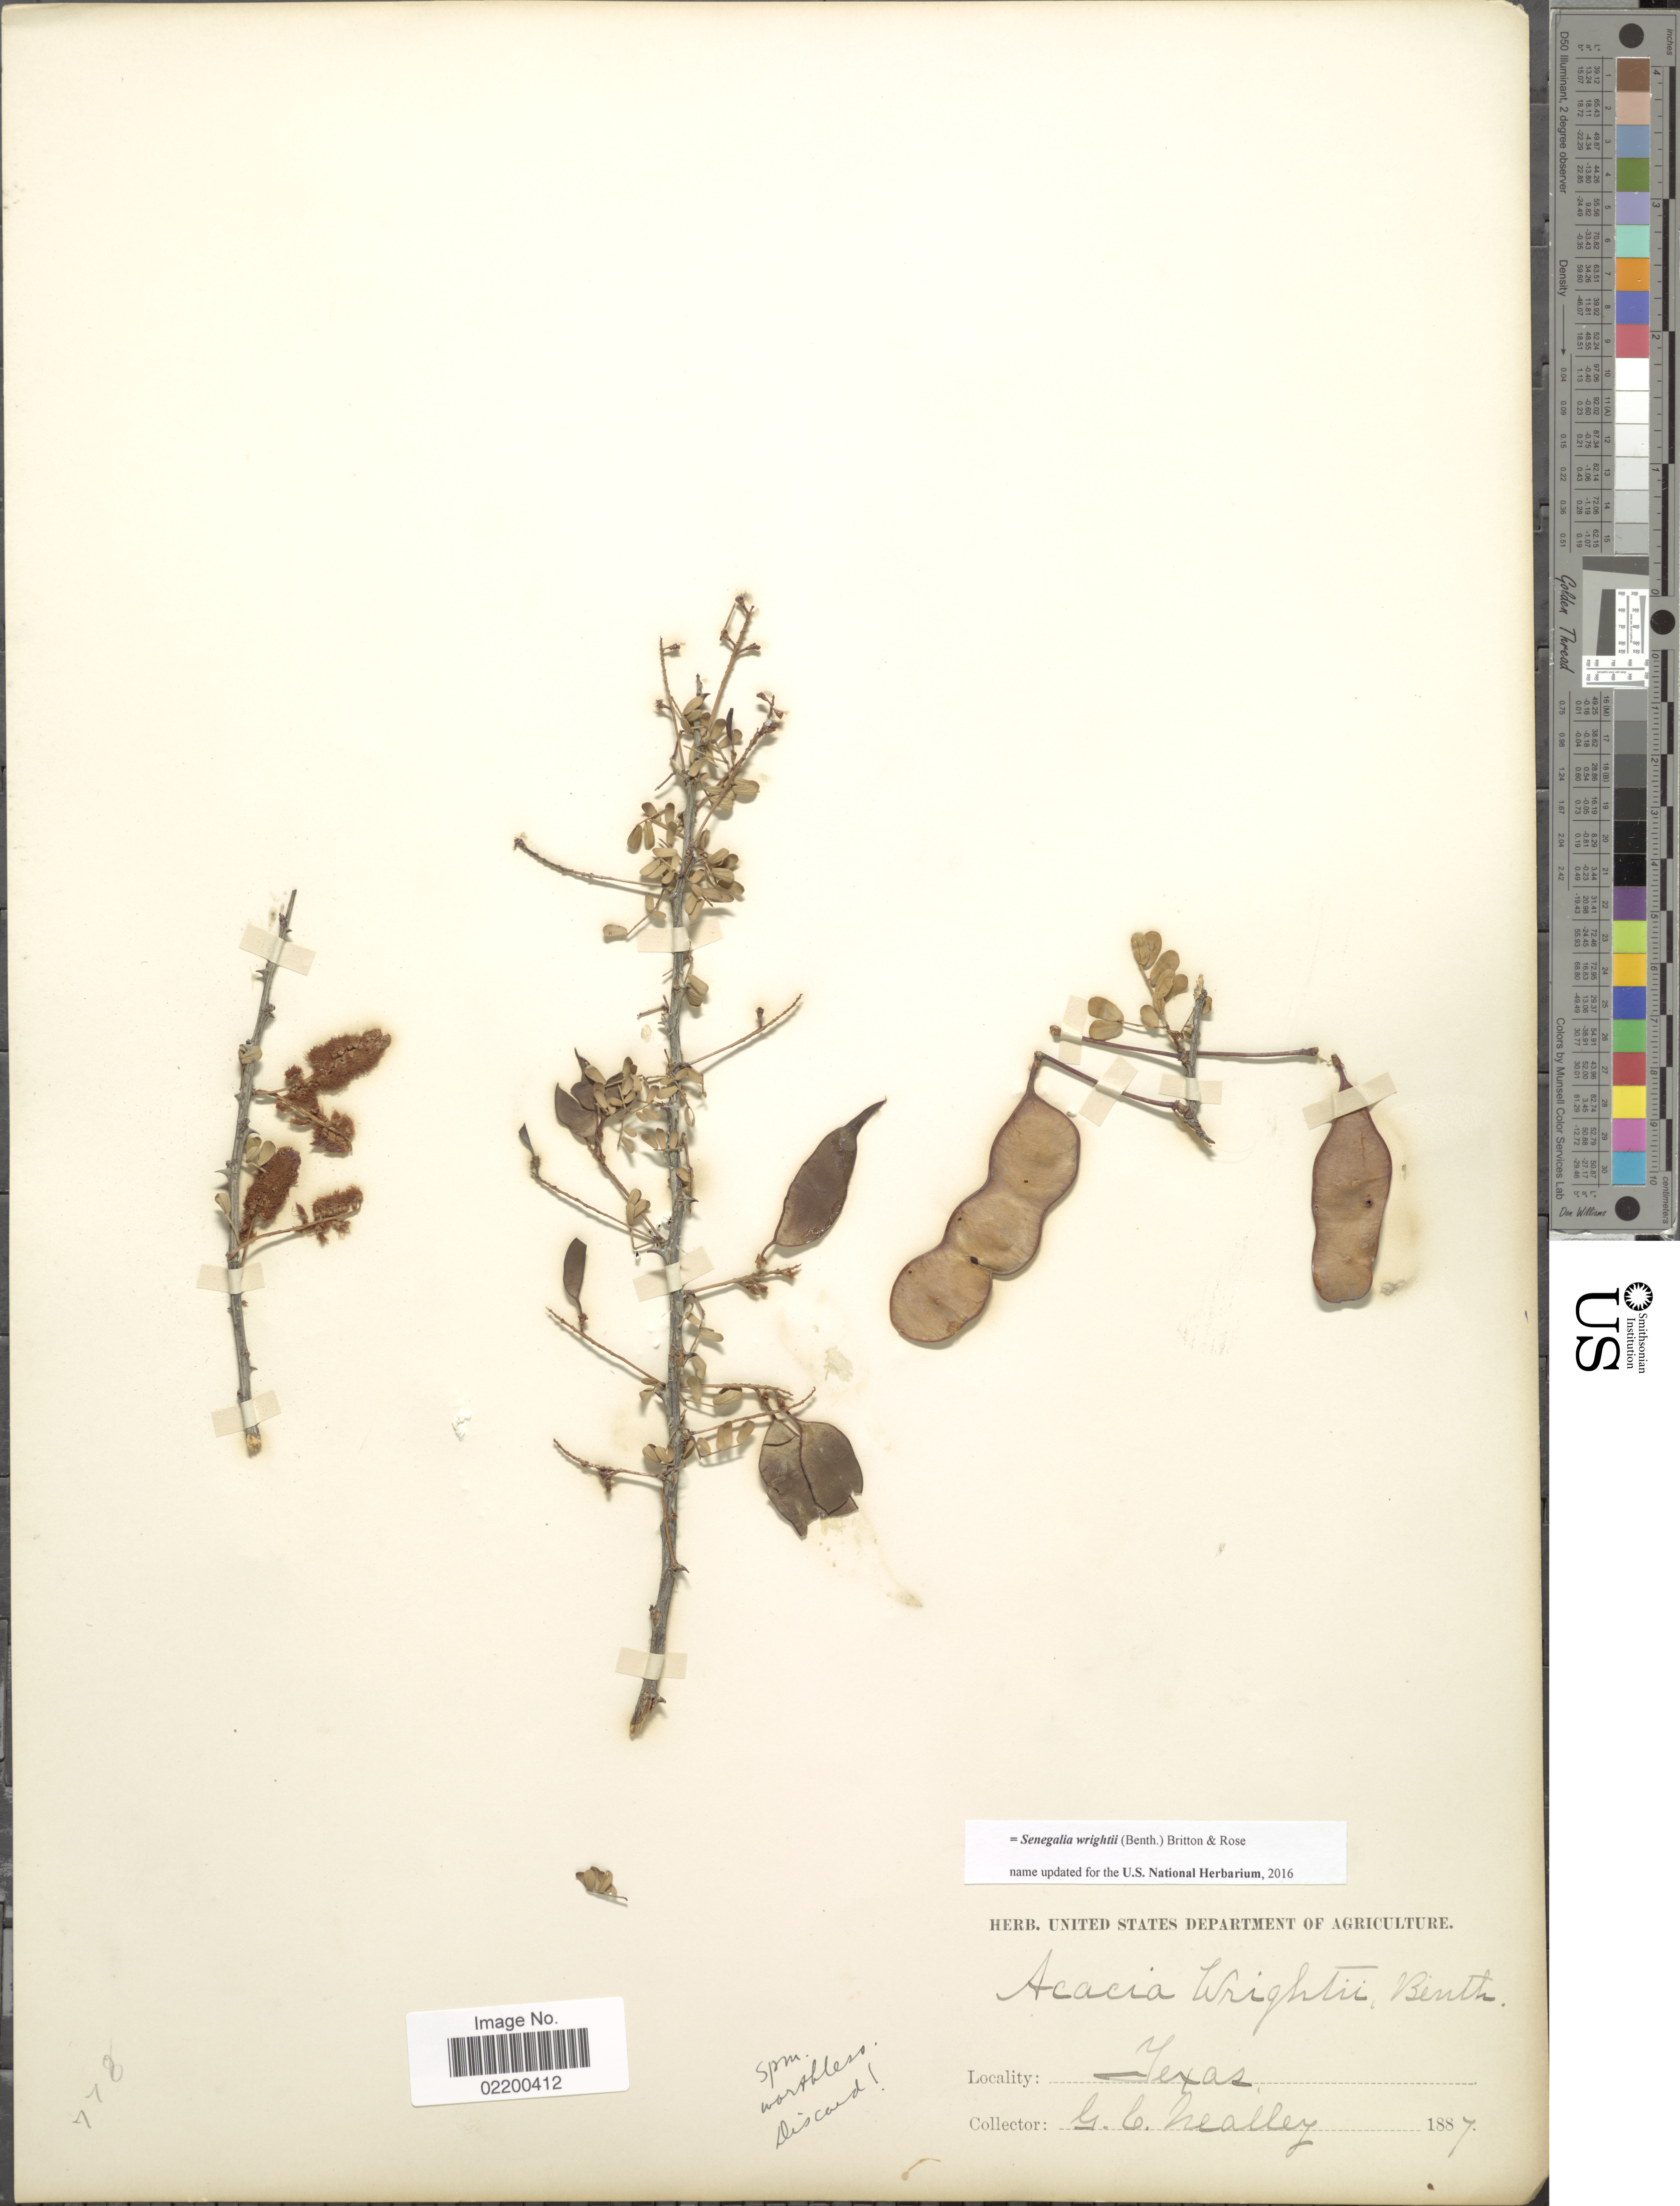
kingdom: Plantae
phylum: Tracheophyta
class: Magnoliopsida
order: Fabales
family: Fabaceae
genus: Senegalia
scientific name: Senegalia wrightii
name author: (Benth.) Britton & Rose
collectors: G. C. Nealley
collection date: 1887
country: United States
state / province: Texas